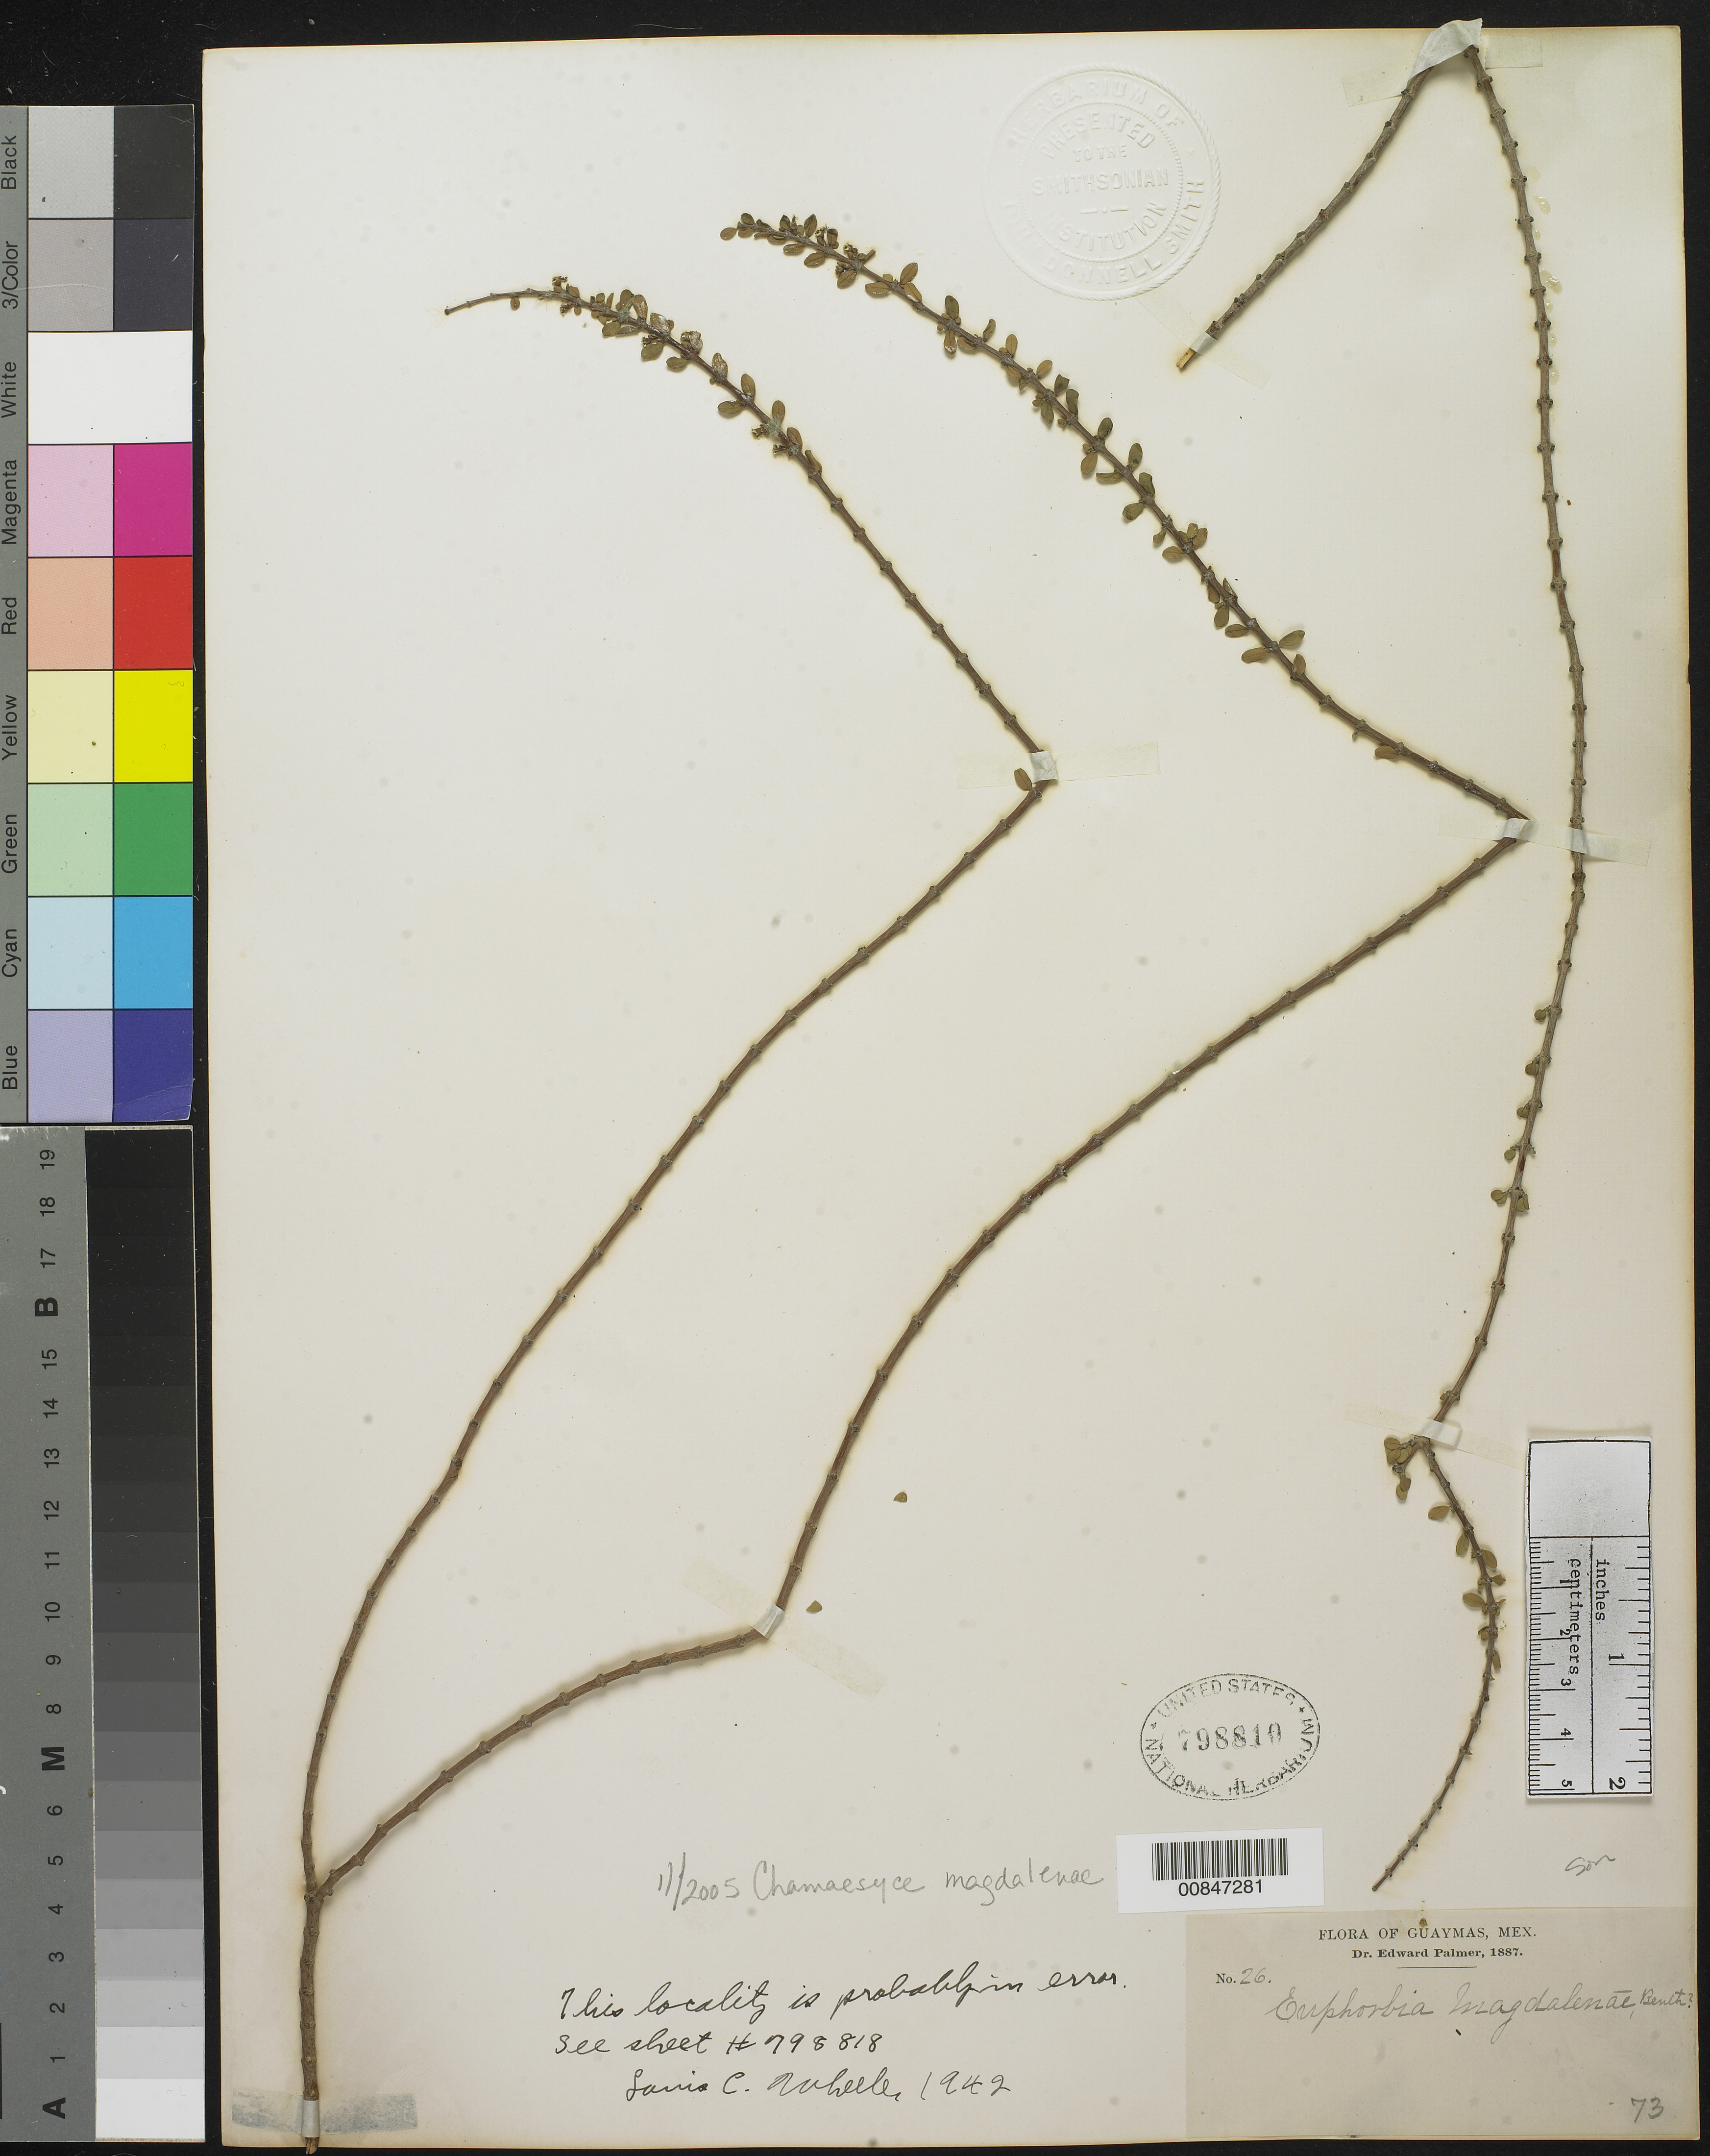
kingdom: Plantae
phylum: Tracheophyta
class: Magnoliopsida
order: Malpighiales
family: Euphorbiaceae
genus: Euphorbia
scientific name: Euphorbia magdalenae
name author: Benth.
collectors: E. Palmer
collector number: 26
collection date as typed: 1887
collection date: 1887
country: Mexico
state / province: Sonora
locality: Guaymas, Sonora.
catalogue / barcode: US 798810